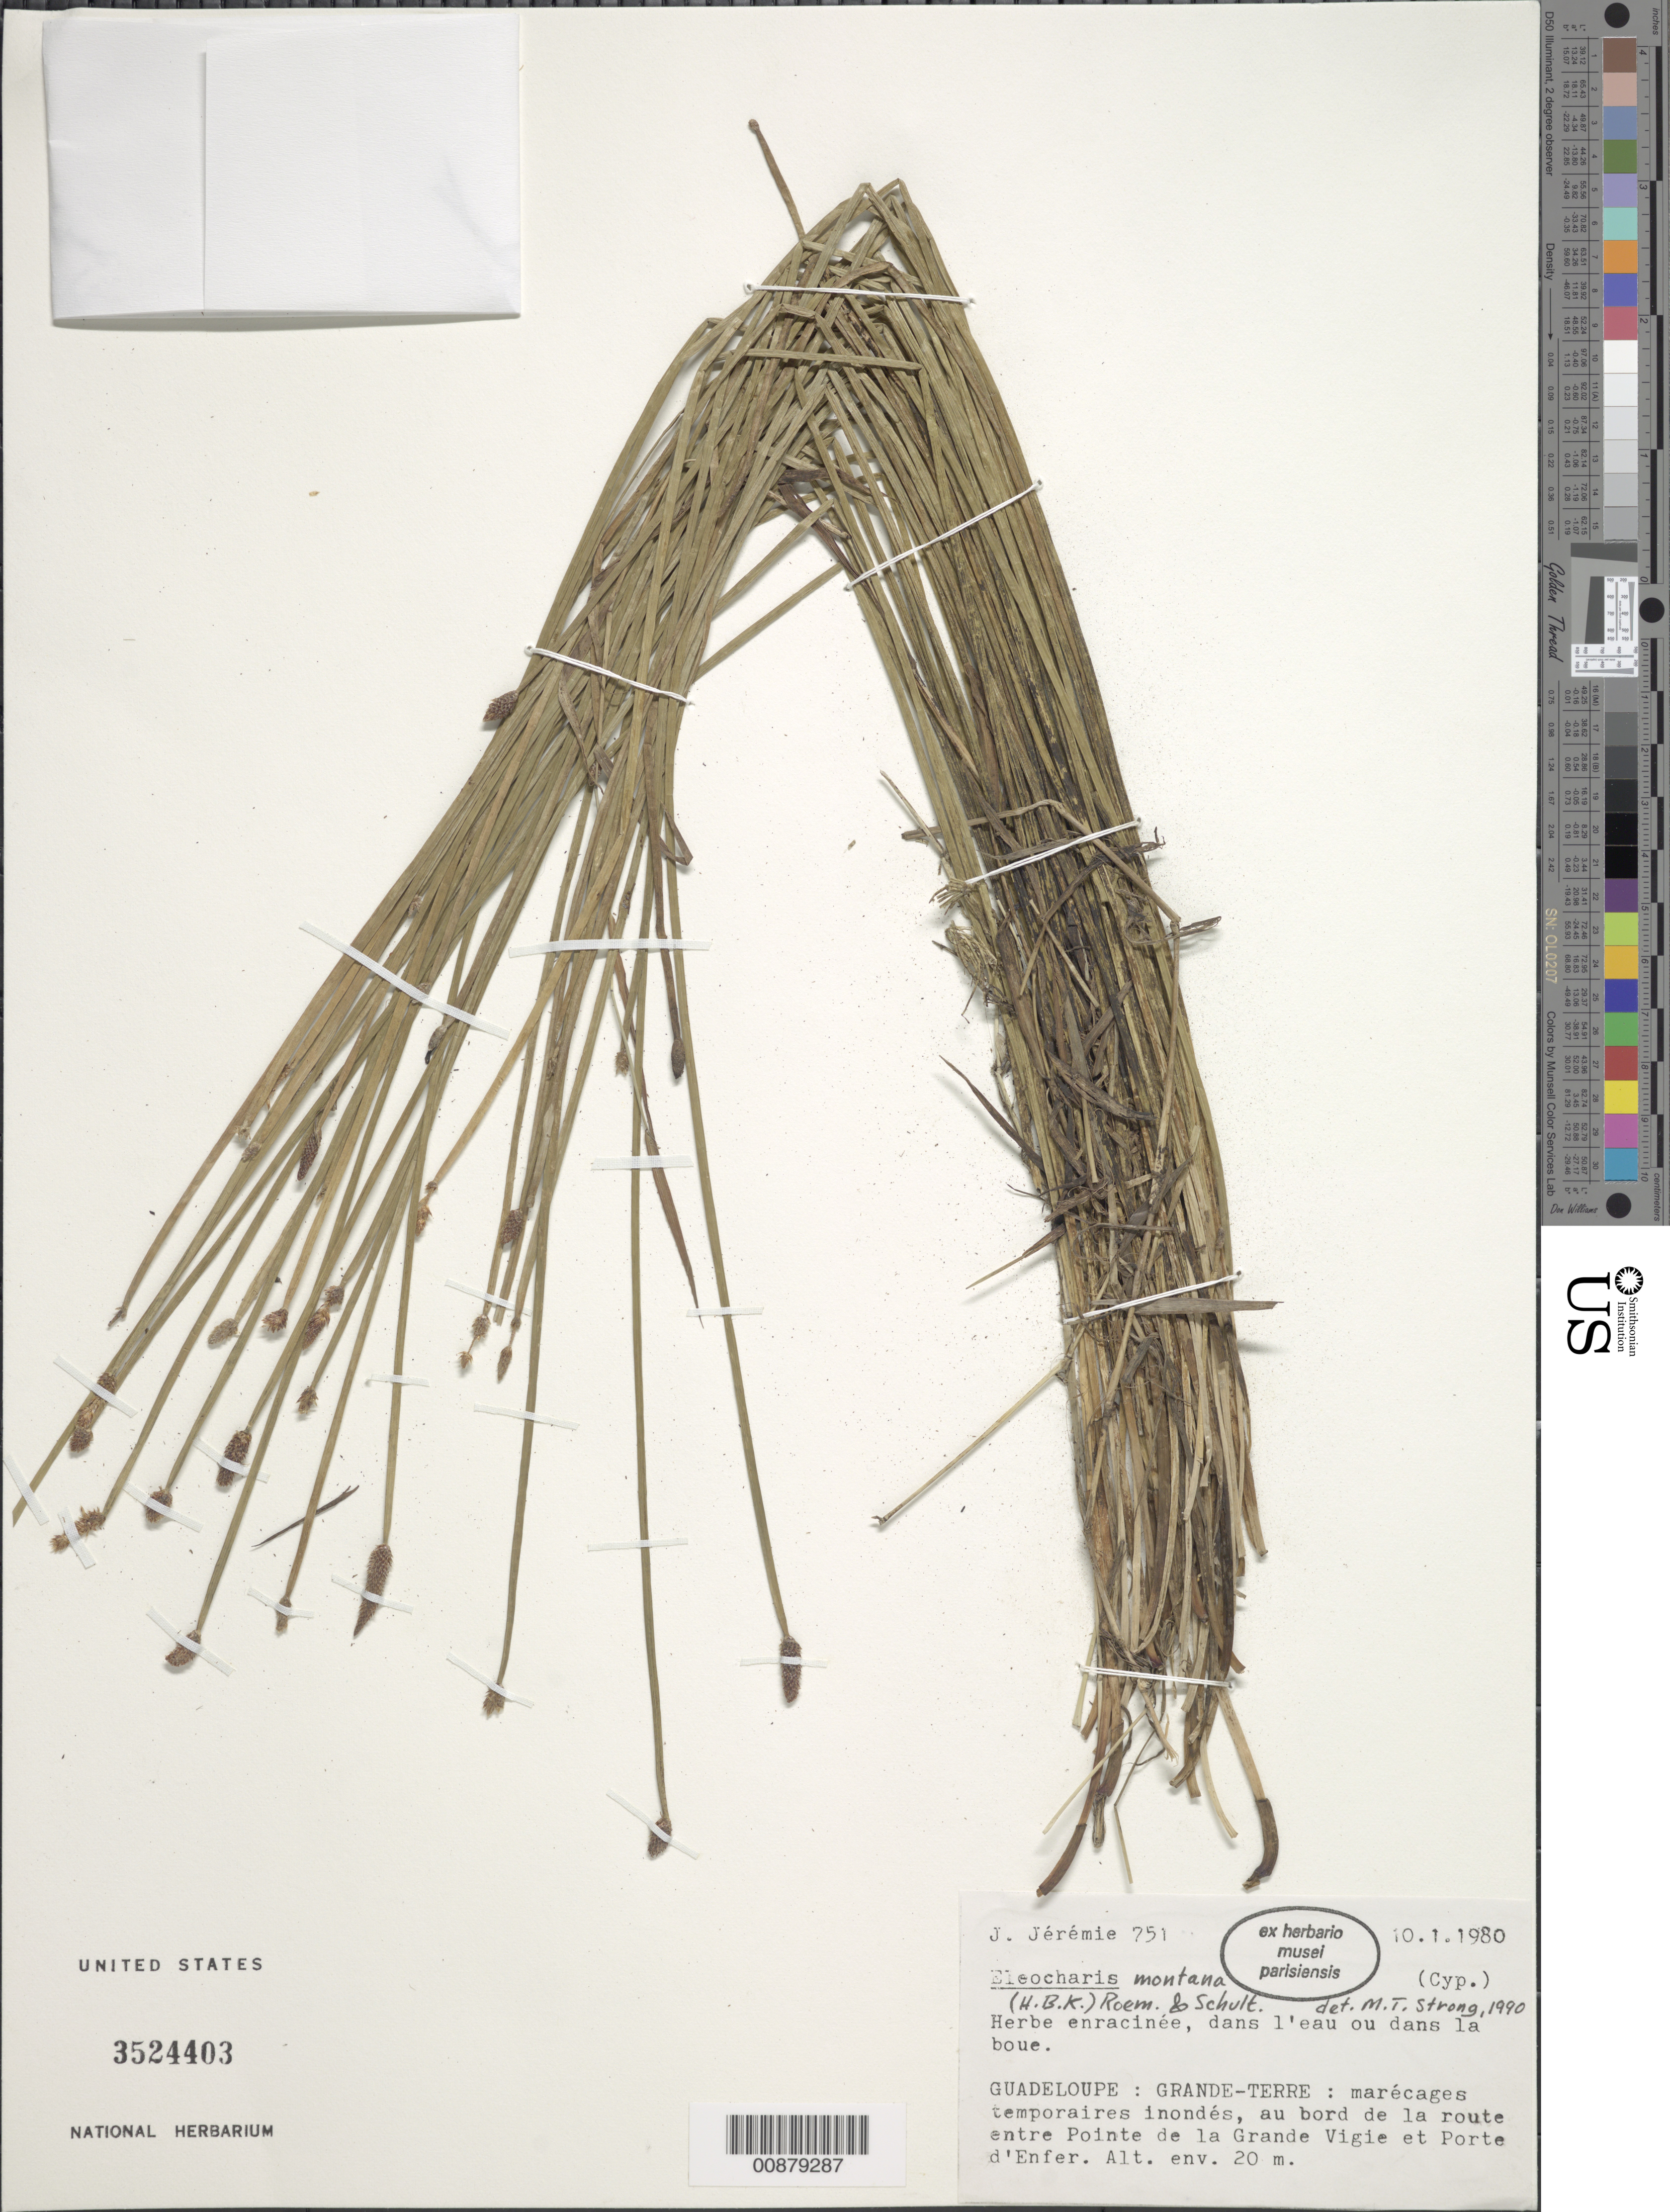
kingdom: Plantae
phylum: Tracheophyta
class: Liliopsida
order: Poales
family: Cyperaceae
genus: Eleocharis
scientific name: Eleocharis montana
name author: (Kunth) Roem. & Schult.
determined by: Strong, M. T., (US), Smithsonian Institution - National Museum of Natural History (UNITED STATES)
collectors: J. Jérémie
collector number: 751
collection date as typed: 10 Jan 1980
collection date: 1980-01-10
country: Guadeloupe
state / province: Grande-Terre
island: Basse Terre [Guadeloupe]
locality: Au bord de la route entre Pointe de la Grande Vigie et Porte d'Enfer.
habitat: Marécages temporaires inondés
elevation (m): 20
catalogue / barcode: US 3524403